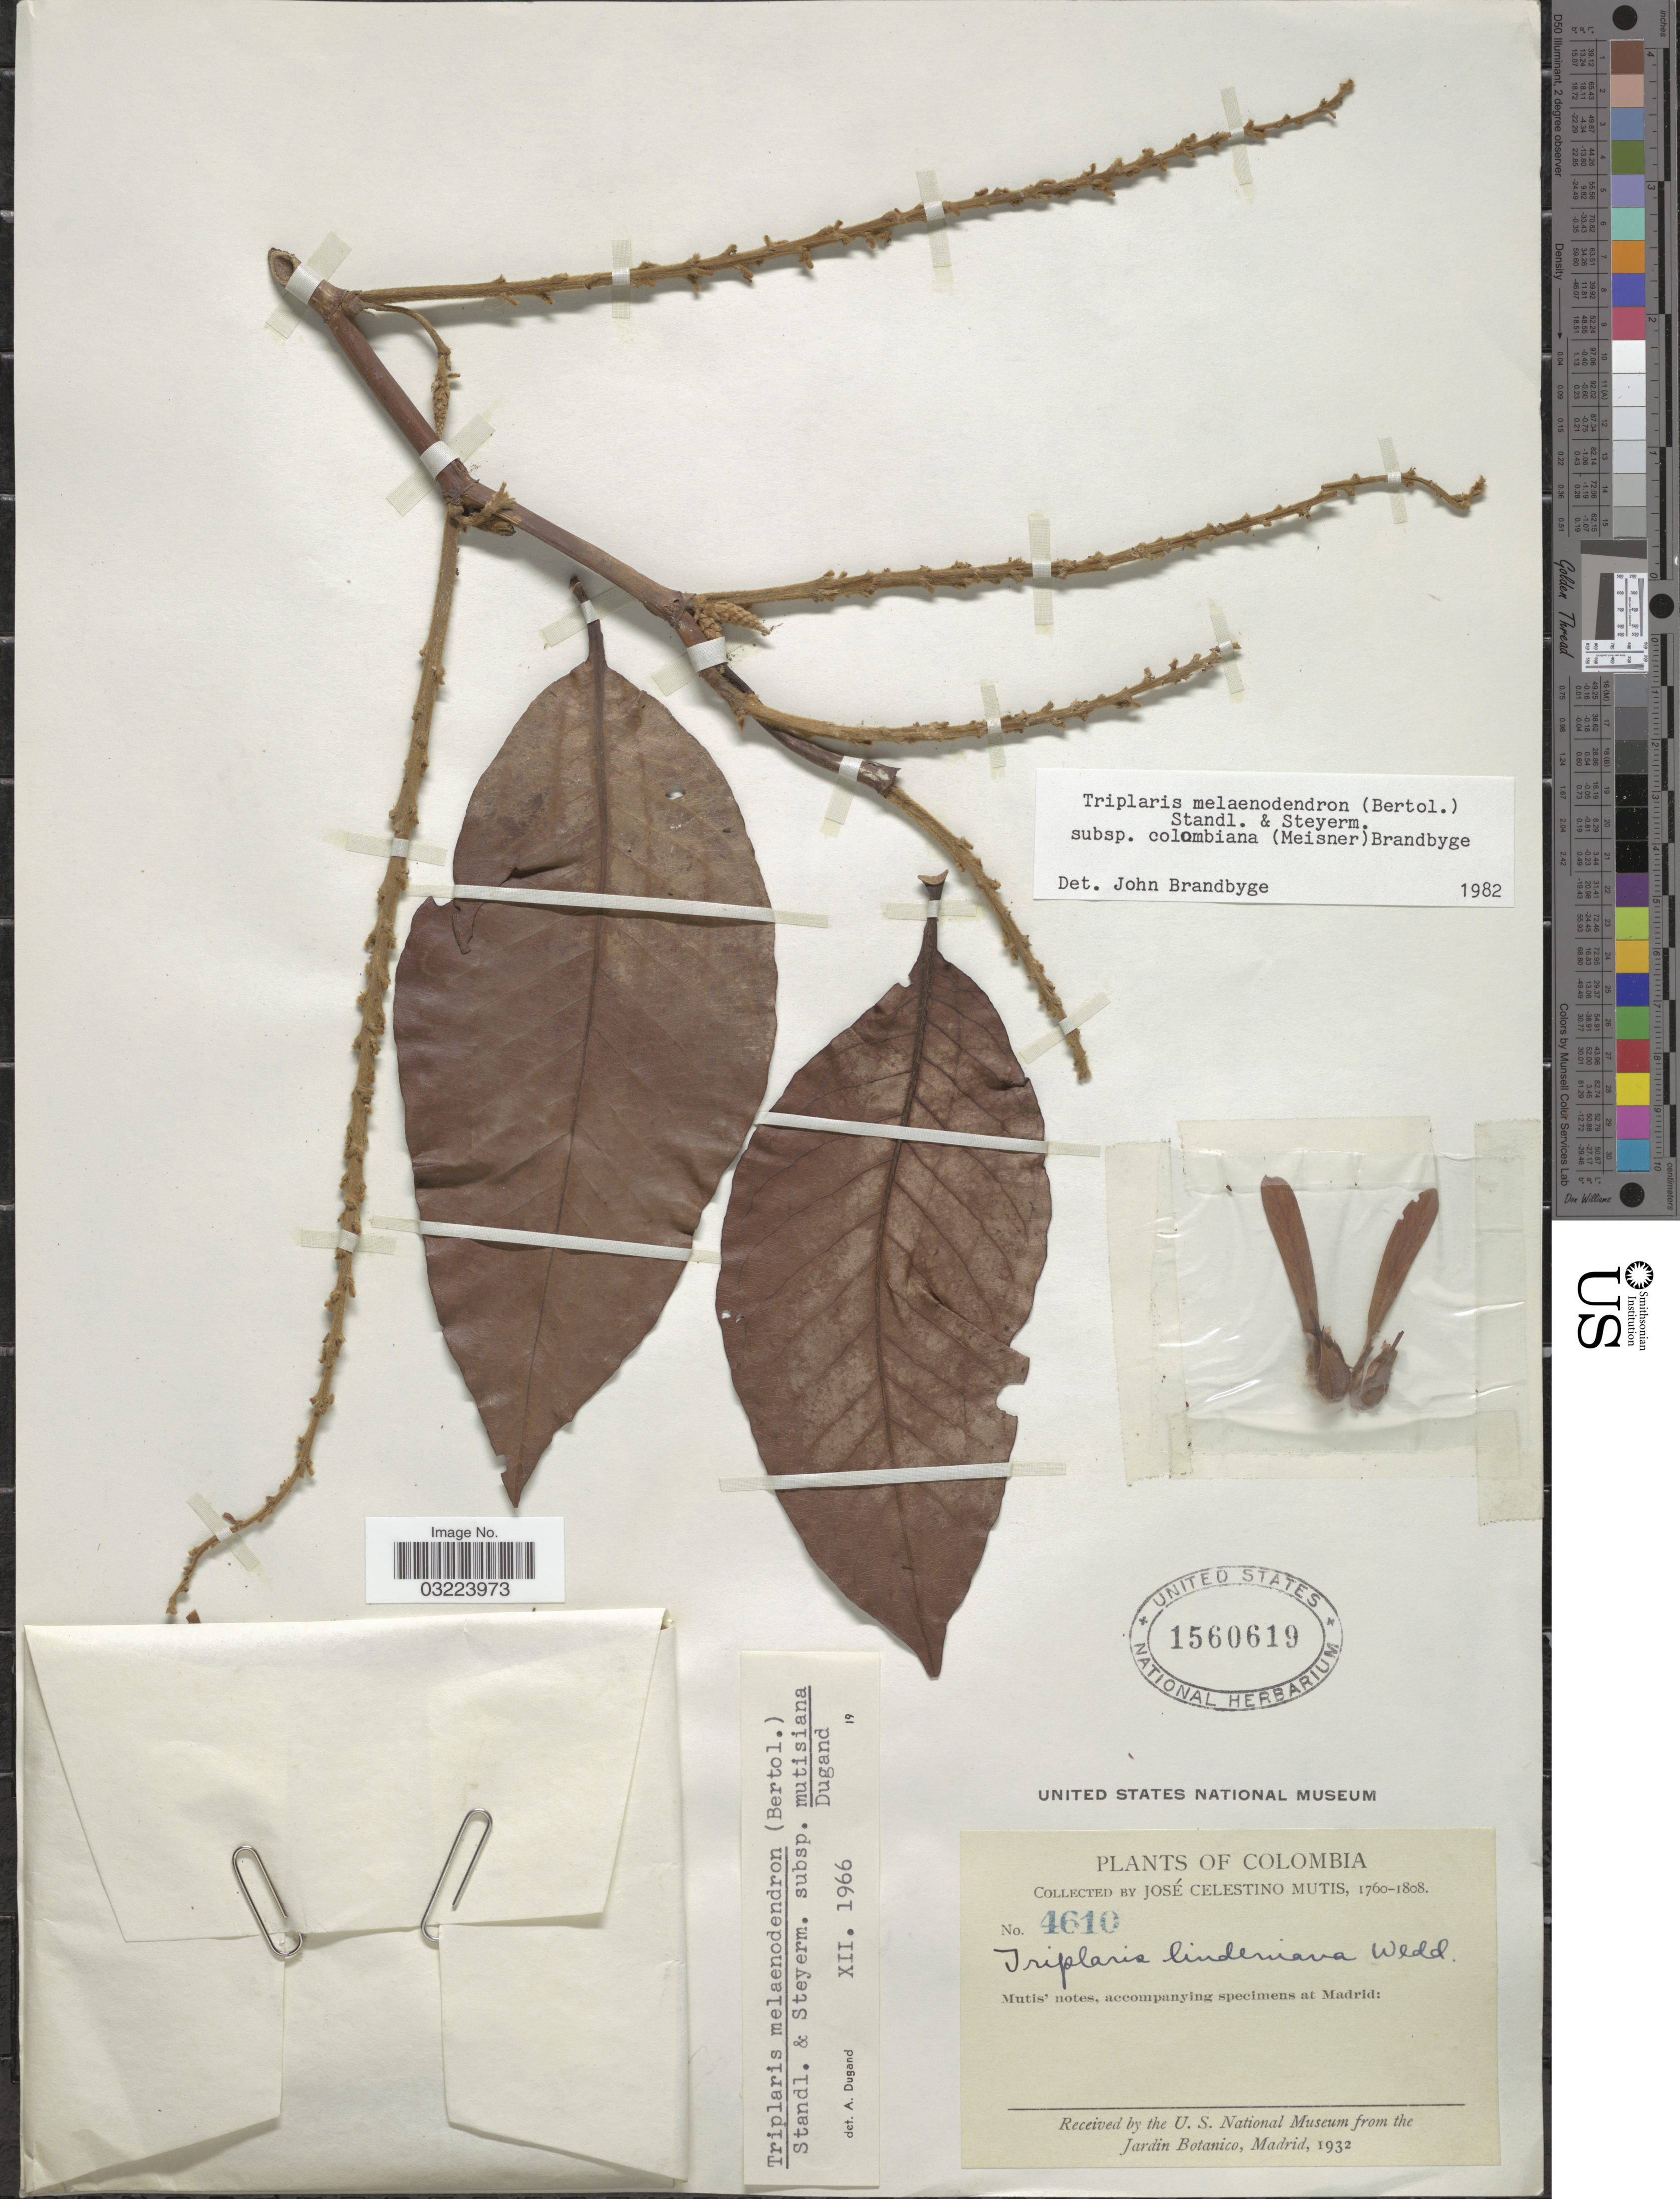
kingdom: Plantae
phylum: Tracheophyta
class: Magnoliopsida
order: Caryophyllales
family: Polygonaceae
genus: Triplaris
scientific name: Triplaris melaenodendron subsp. colombiana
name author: (Meisn.) Brandbyge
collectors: J. C. B. Mutis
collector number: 4610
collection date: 1760/1808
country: Colombia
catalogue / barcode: US 1560619